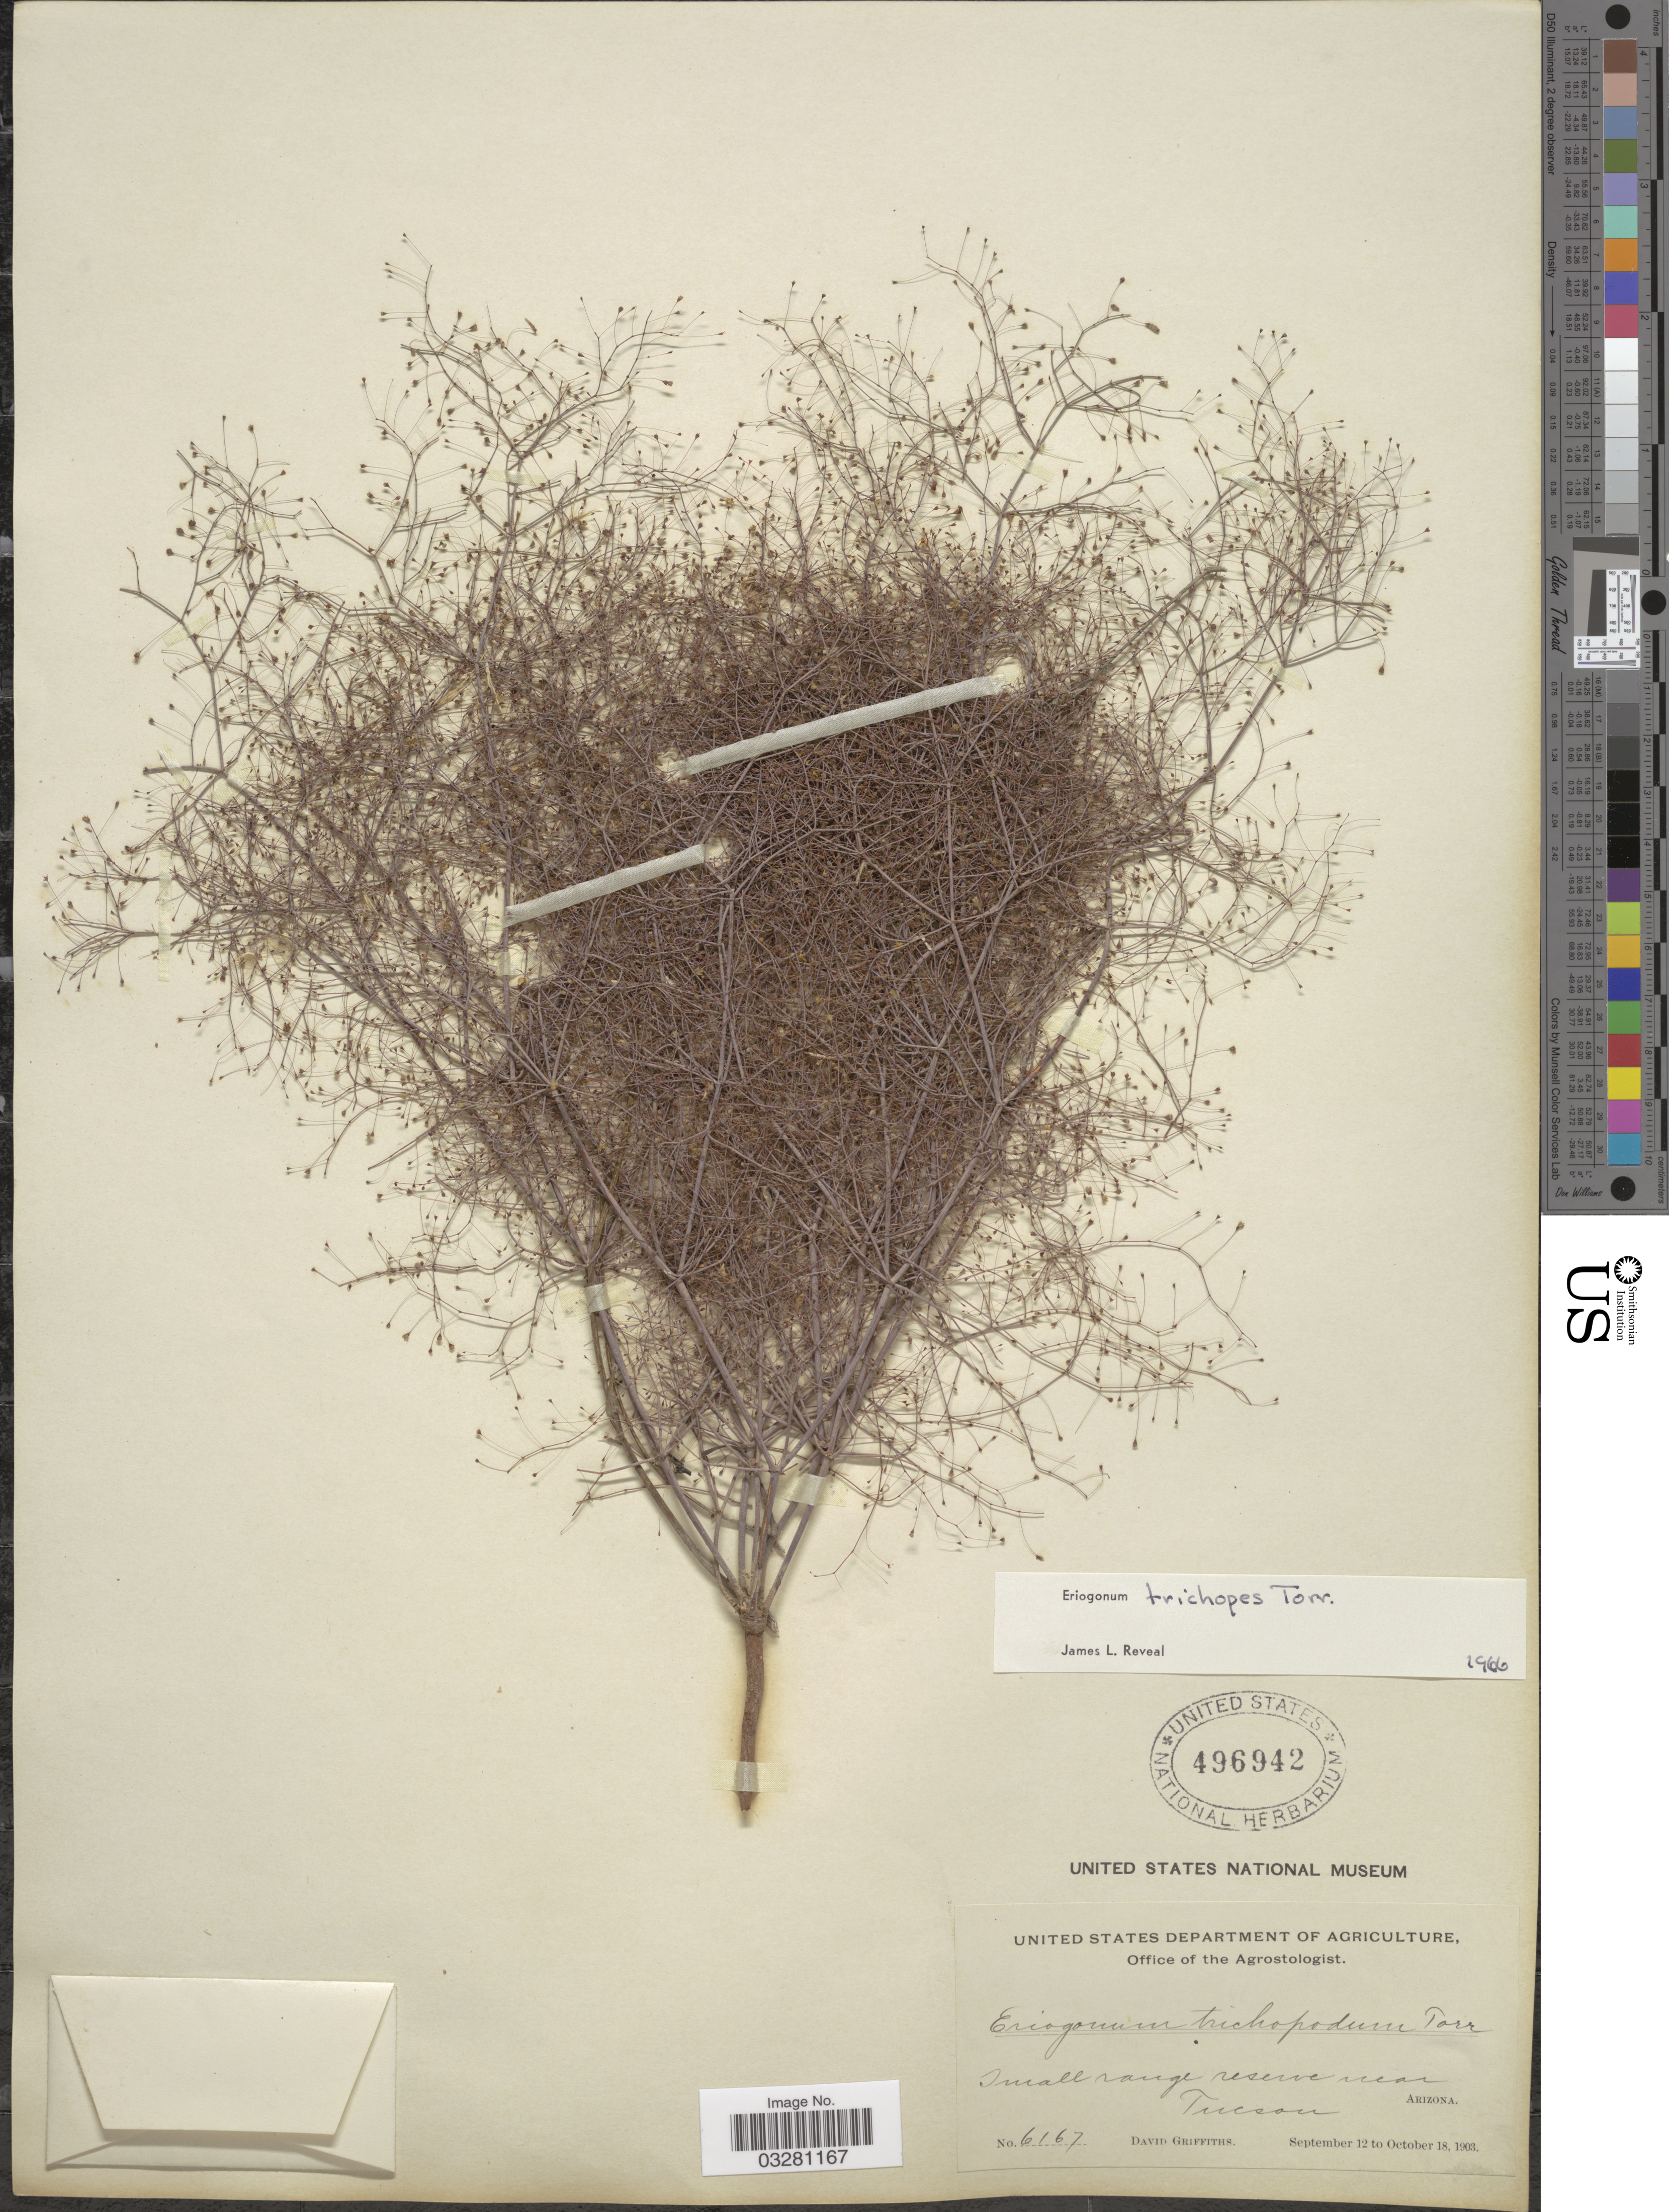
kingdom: Plantae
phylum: Tracheophyta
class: Magnoliopsida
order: Caryophyllales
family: Polygonaceae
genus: Eriogonum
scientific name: Eriogonum trichopes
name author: Torr.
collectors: D. Griffiths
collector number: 6167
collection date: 1903-09-12/1903-10-18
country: United States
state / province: Arizona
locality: Small range reserve near Tucson.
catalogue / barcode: US 496942